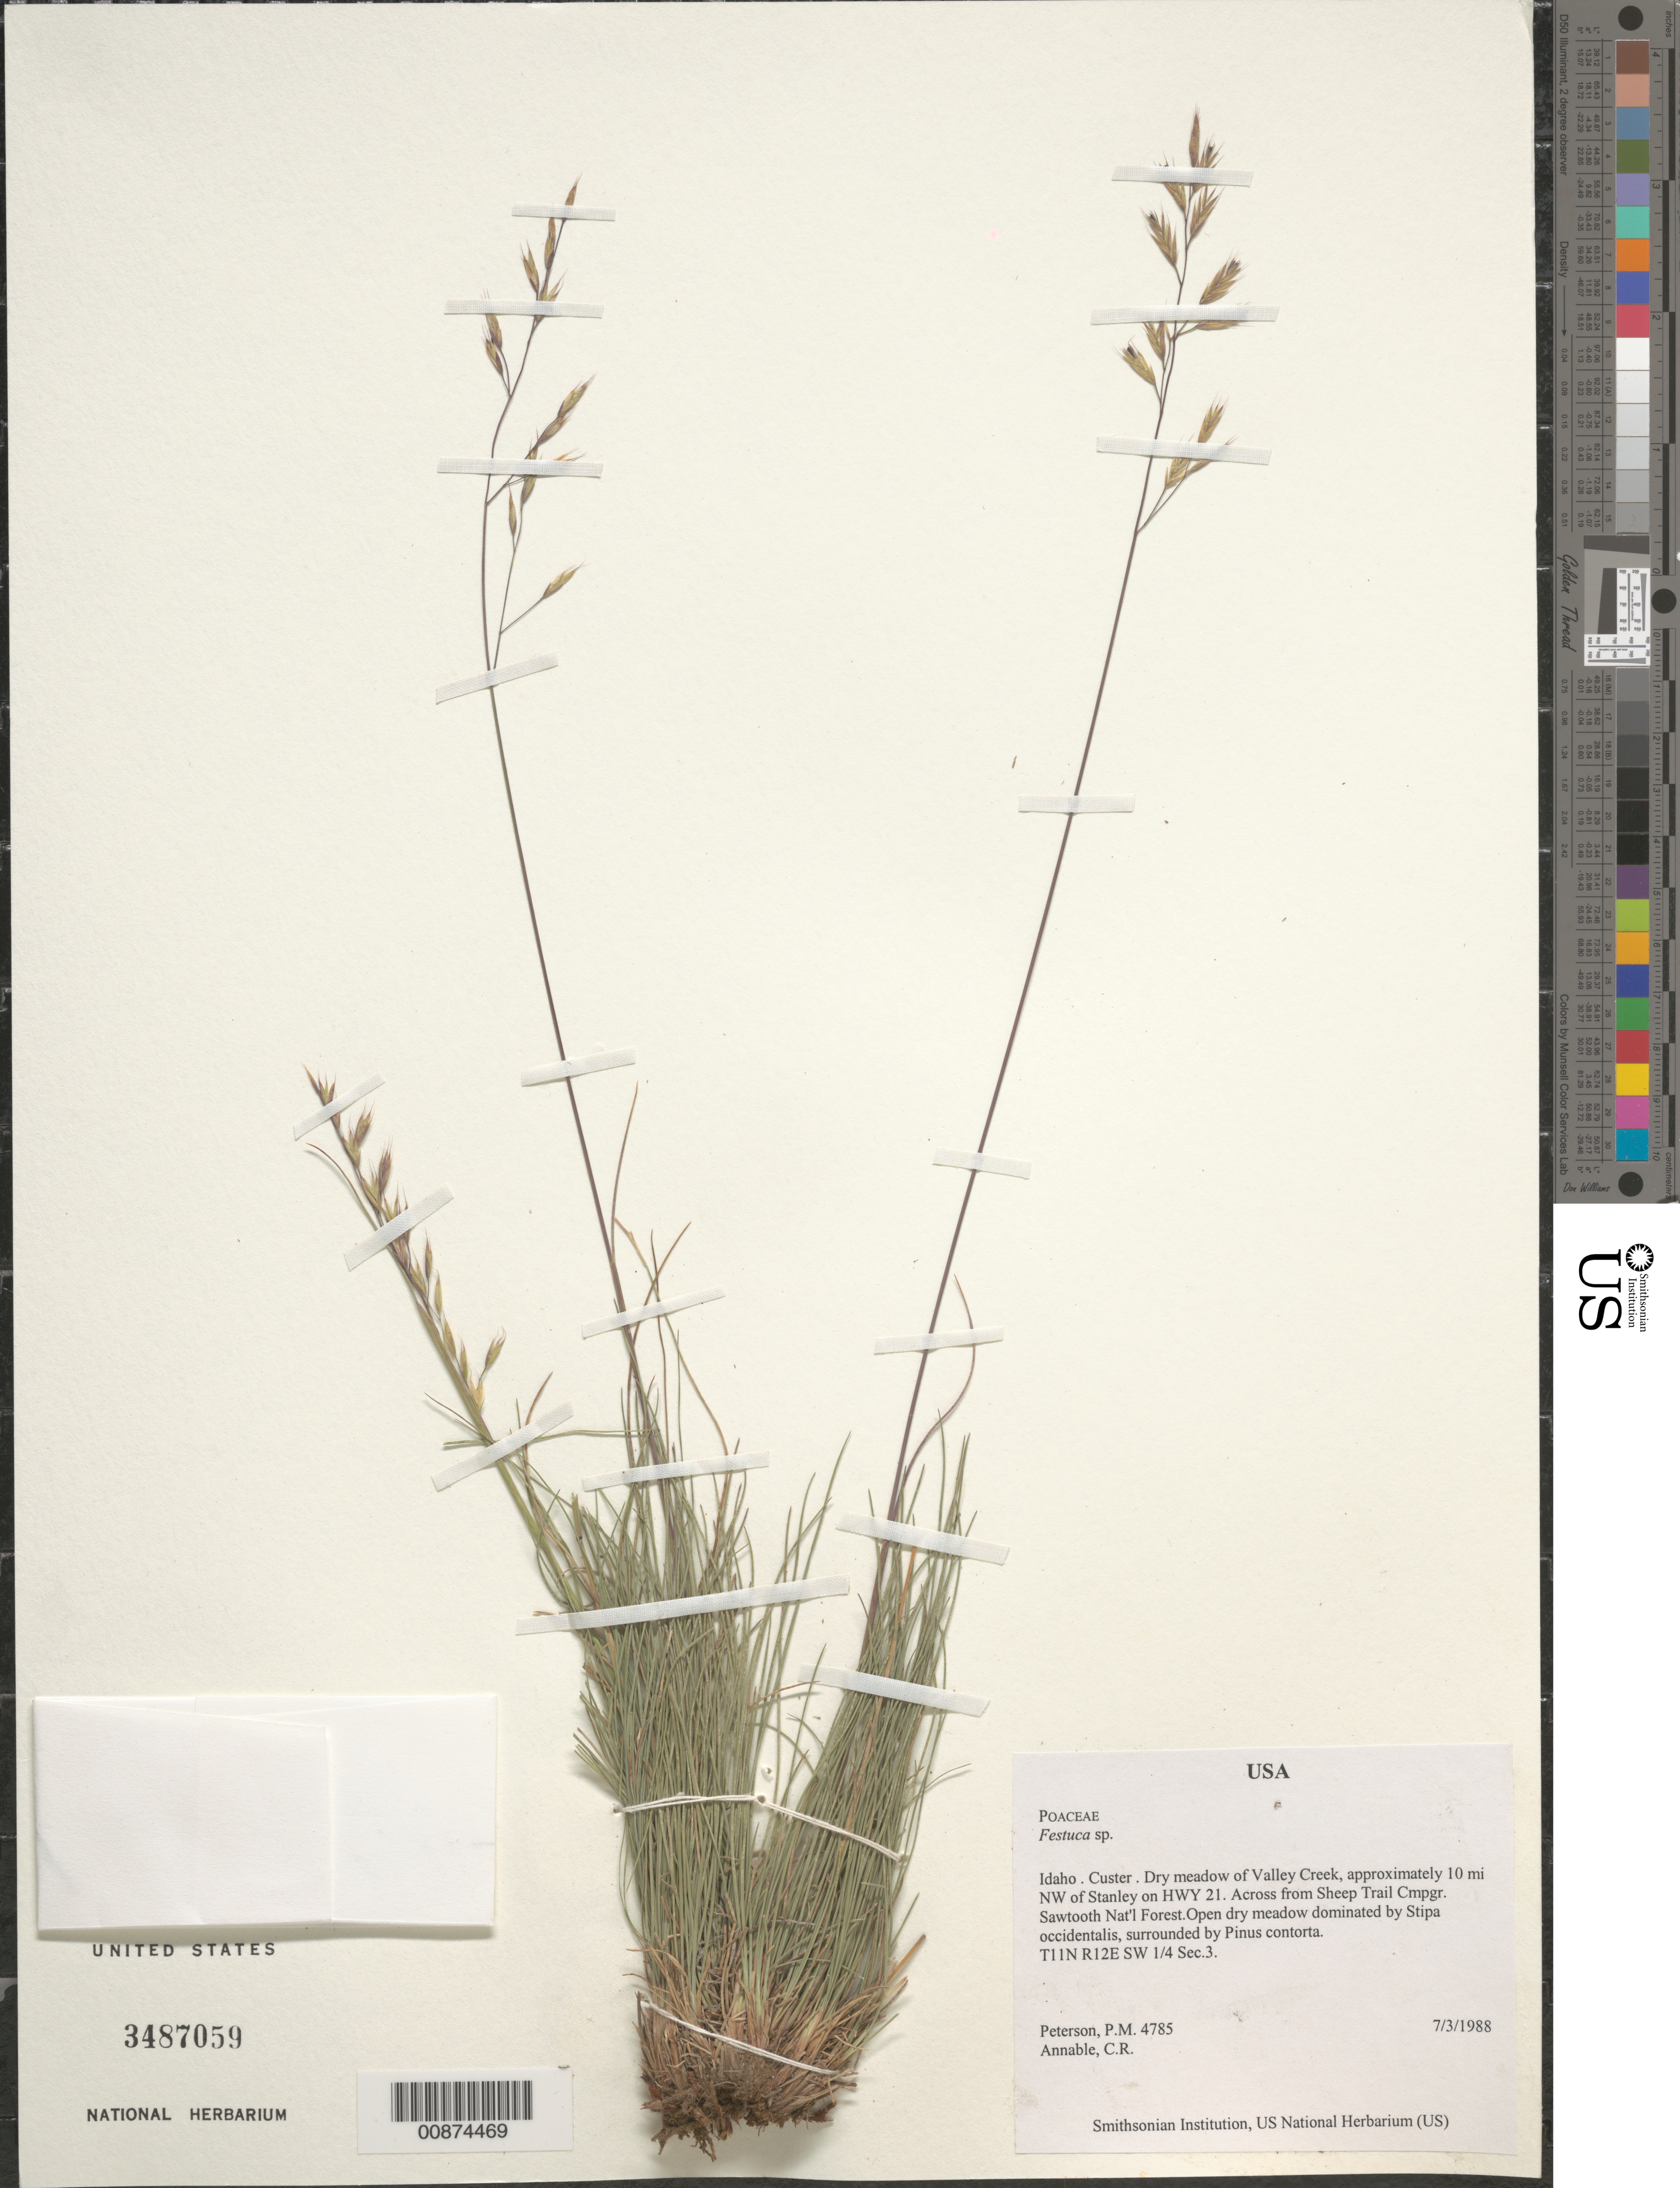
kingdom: Plantae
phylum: Tracheophyta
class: Liliopsida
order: Poales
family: Poaceae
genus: Festuca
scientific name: Festuca sp.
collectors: P. M. Peterson & C. R. Annable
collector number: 4785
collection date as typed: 03 Jul 1988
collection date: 1988-07-03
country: United States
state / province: Idaho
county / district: Custer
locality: Dry meadow of Valley Creek, approximately 10 mi NW of Stanley on HWY 21. Across from Sheep Trail Cmpgr. Sawtooth Nat'l Forest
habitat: Open dry meadow dominated by Stipa occidentalis, surrounded by Pinus contorta.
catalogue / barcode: US 3487059